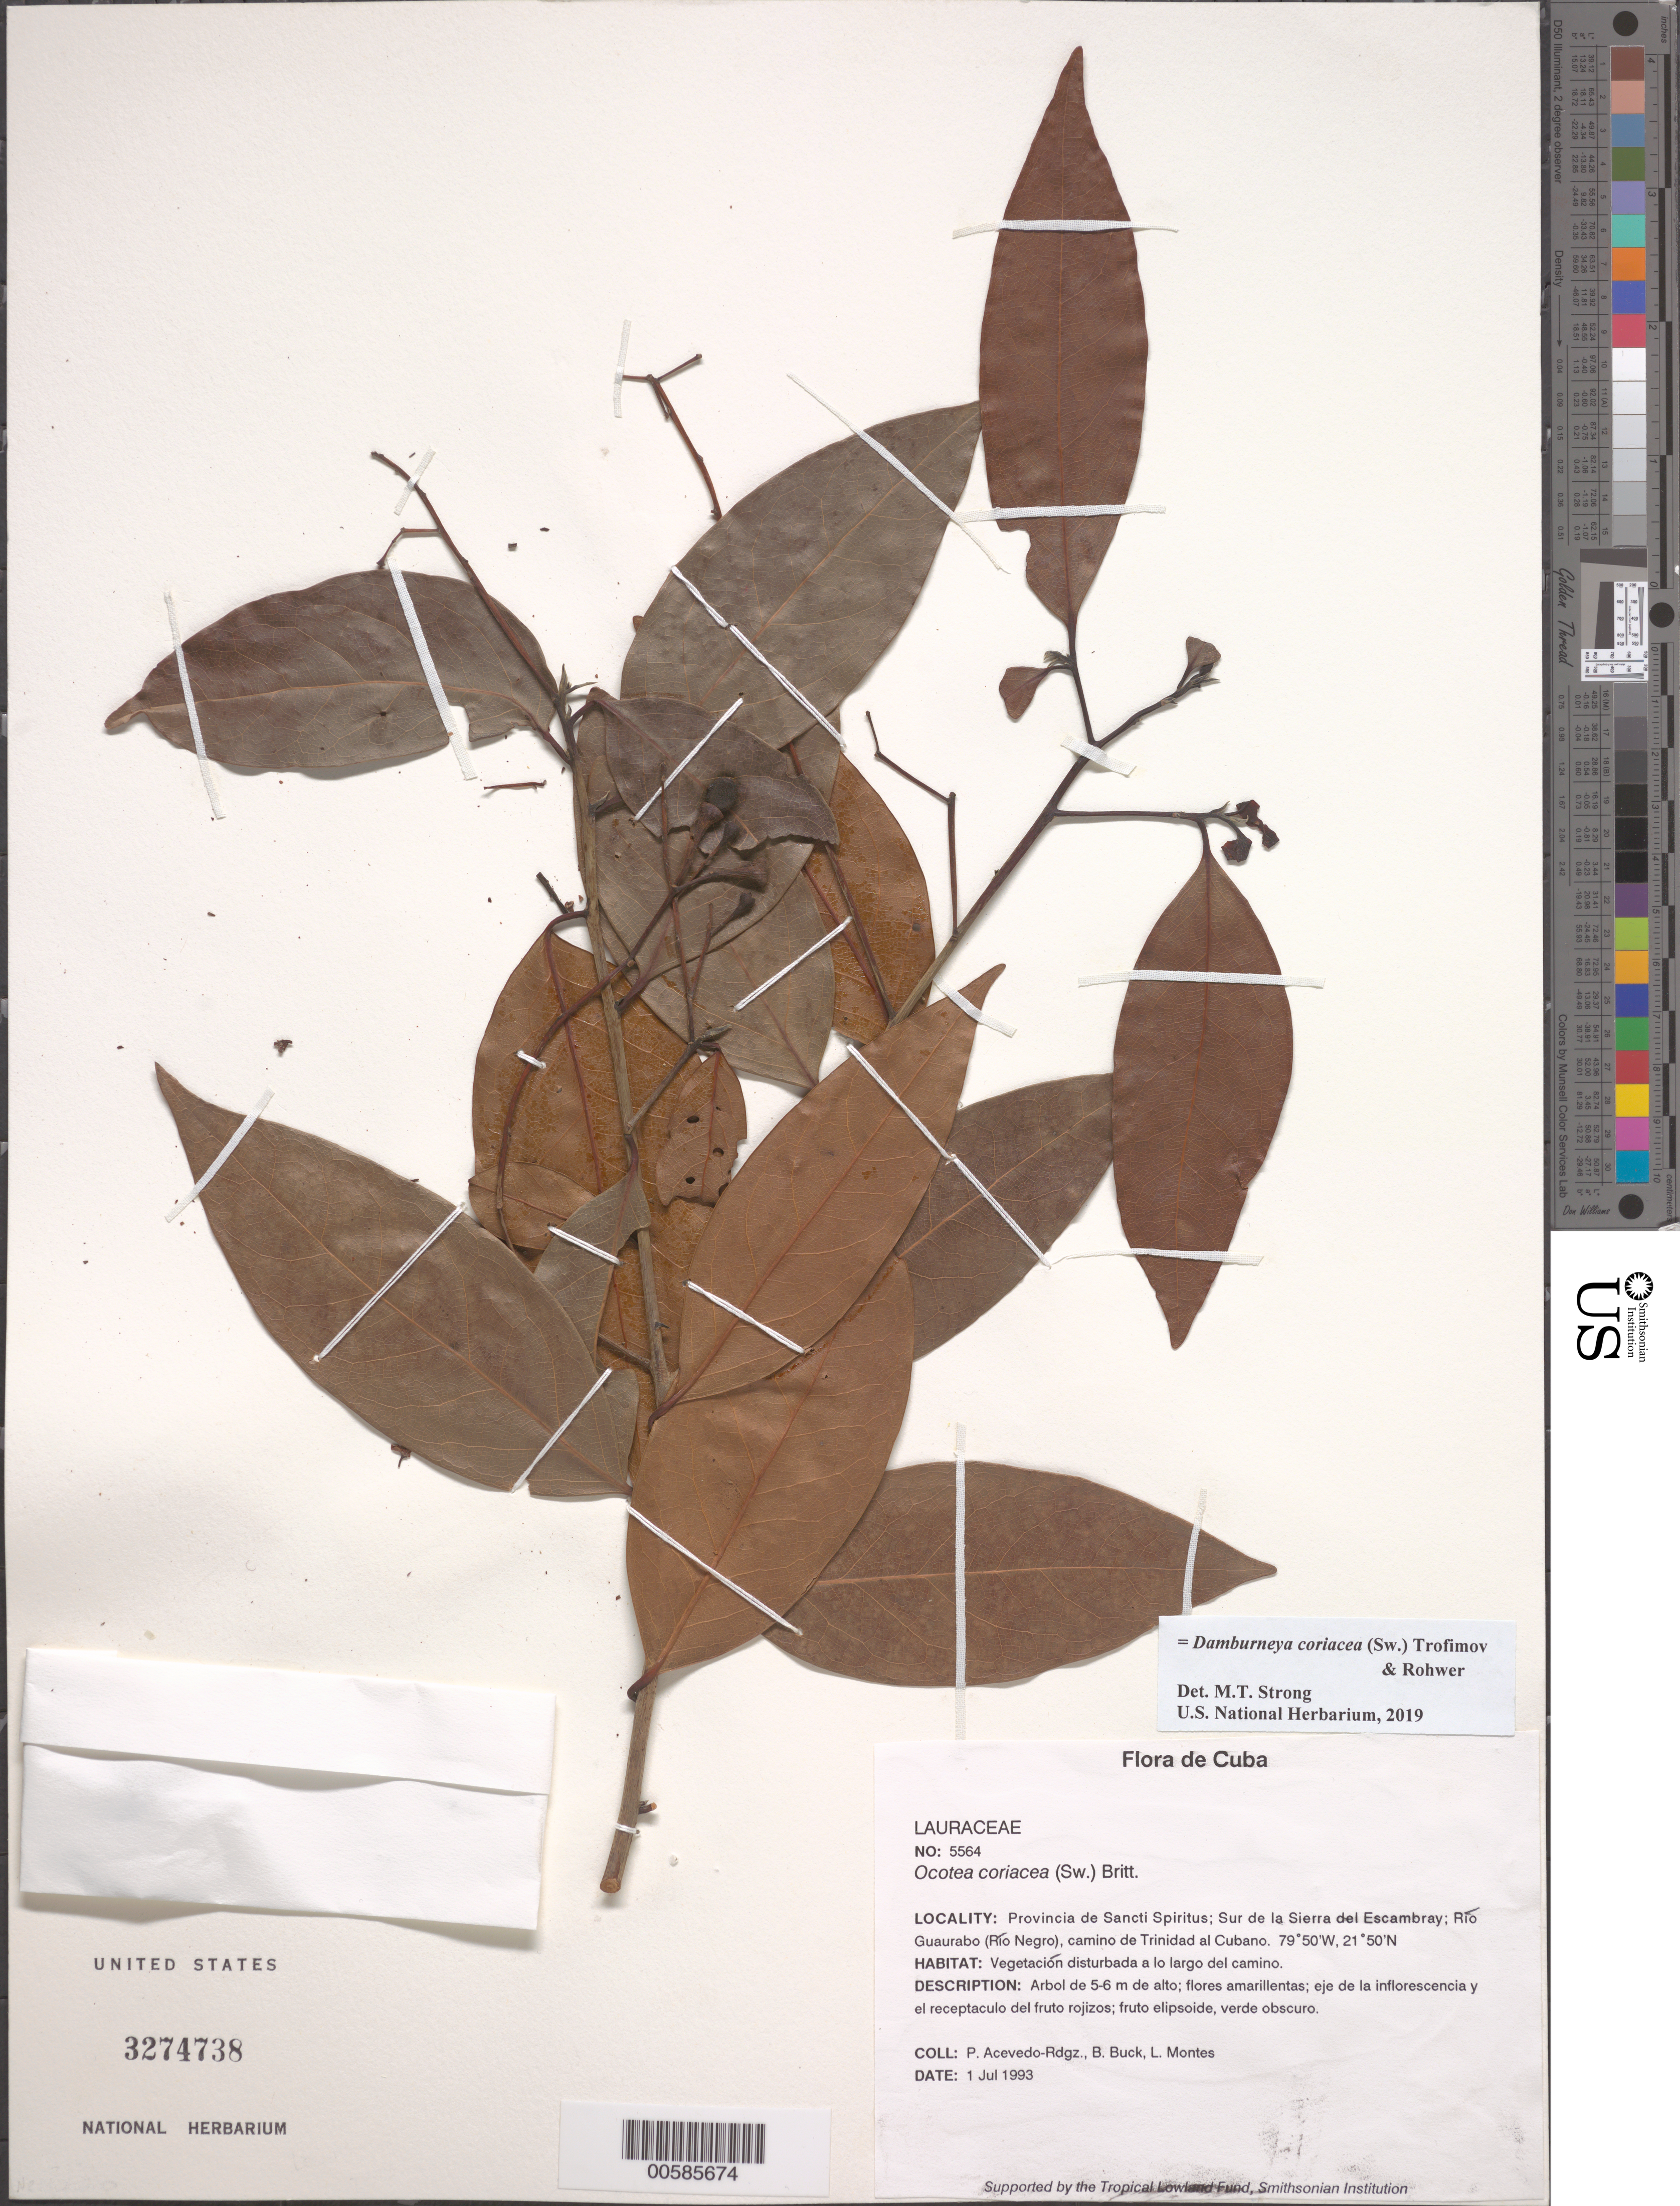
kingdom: Plantae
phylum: Tracheophyta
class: Magnoliopsida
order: Laurales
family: Lauraceae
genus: Damburneya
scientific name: Damburneya coriacea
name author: (Sw.) Trofimov & Rohwer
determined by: Strong, M. T., (US), Smithsonian Institution - National Museum of Natural History (UNITED STATES)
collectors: P. Acevedo-Rodr., B. Buck & L. Montes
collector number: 5564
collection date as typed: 01 Jul 1993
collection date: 1993-07-01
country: Cuba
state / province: Sancti Spiritus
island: Cuba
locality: Sur de la Sierra del Escambray; Río Guaurabo (Río Negro), camino de Trinidad al Cubano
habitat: Vegetacion disturbada a lo largo del camino.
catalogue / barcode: US 3274738